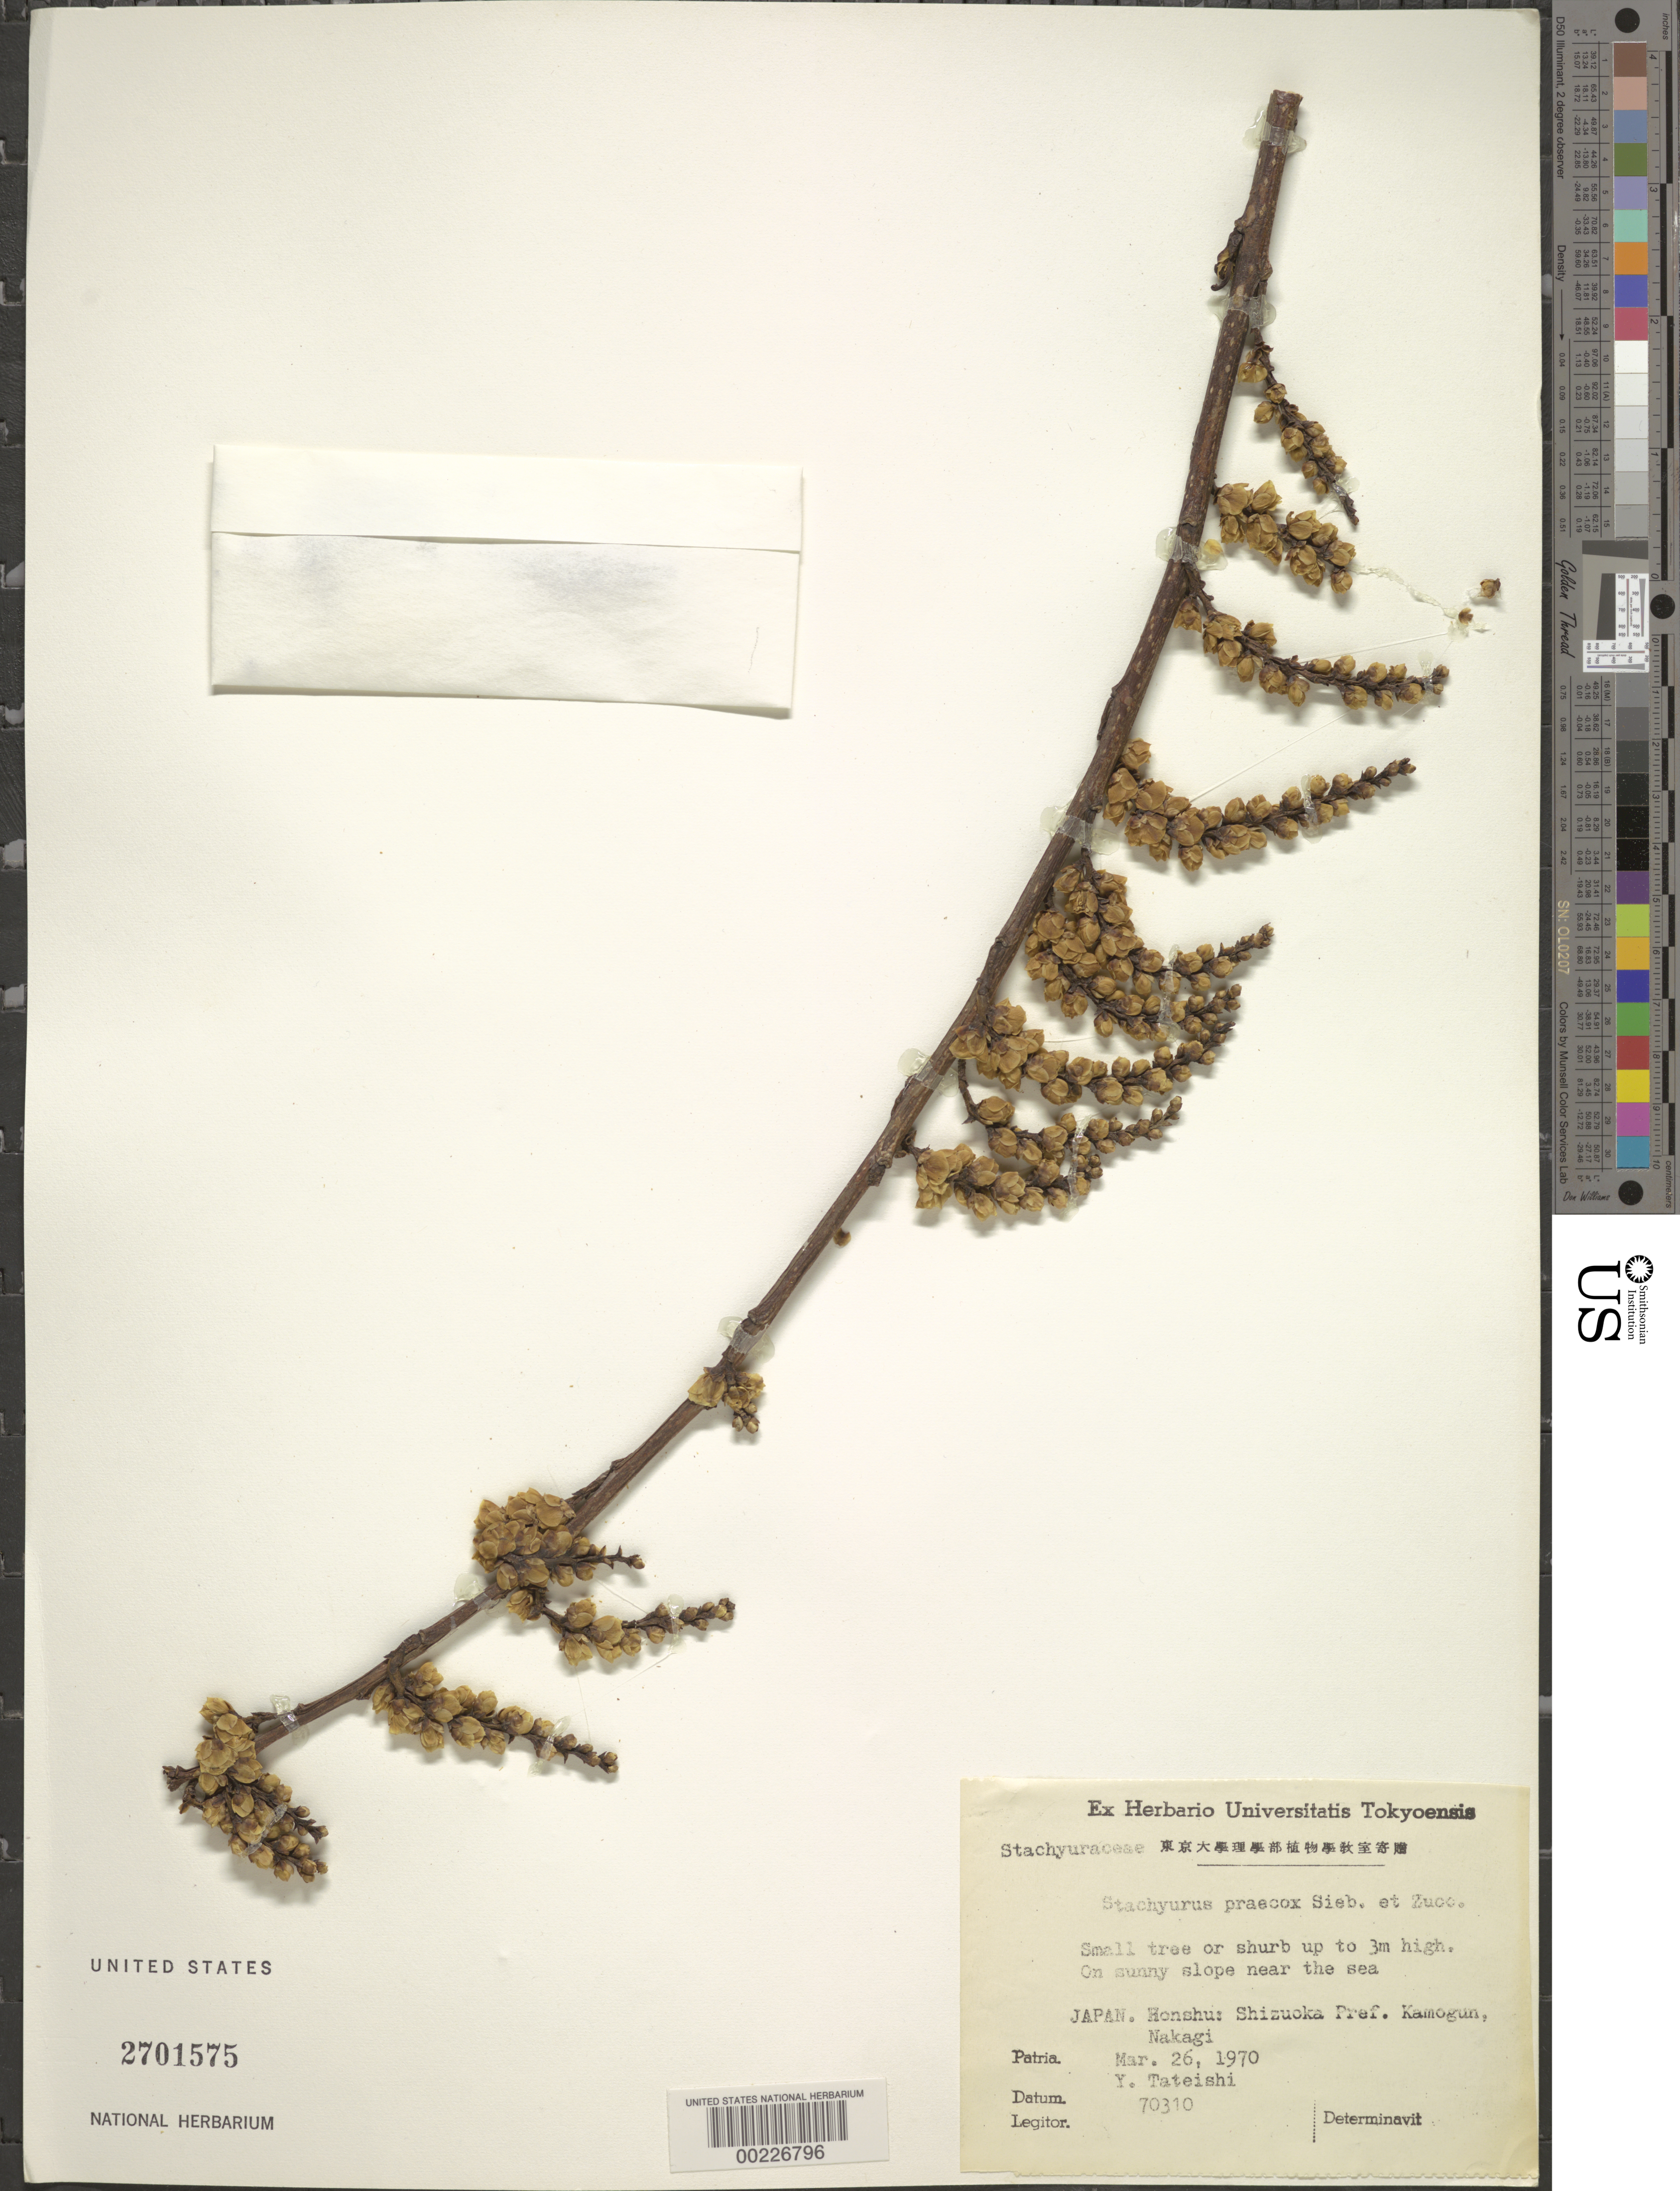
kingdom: Plantae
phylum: Tracheophyta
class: Magnoliopsida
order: Crossosomatales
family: Stachyuraceae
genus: Stachyurus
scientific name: Stachyurus praecox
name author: Siebold & Zucc.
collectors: Y. Tateishi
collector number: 70310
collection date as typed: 26 Mar 1970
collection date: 1970-03-26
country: Japan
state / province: Sizuoka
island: Honshu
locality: Kamogun, nakagi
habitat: On sunny slope near the sea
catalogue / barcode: US 2701575